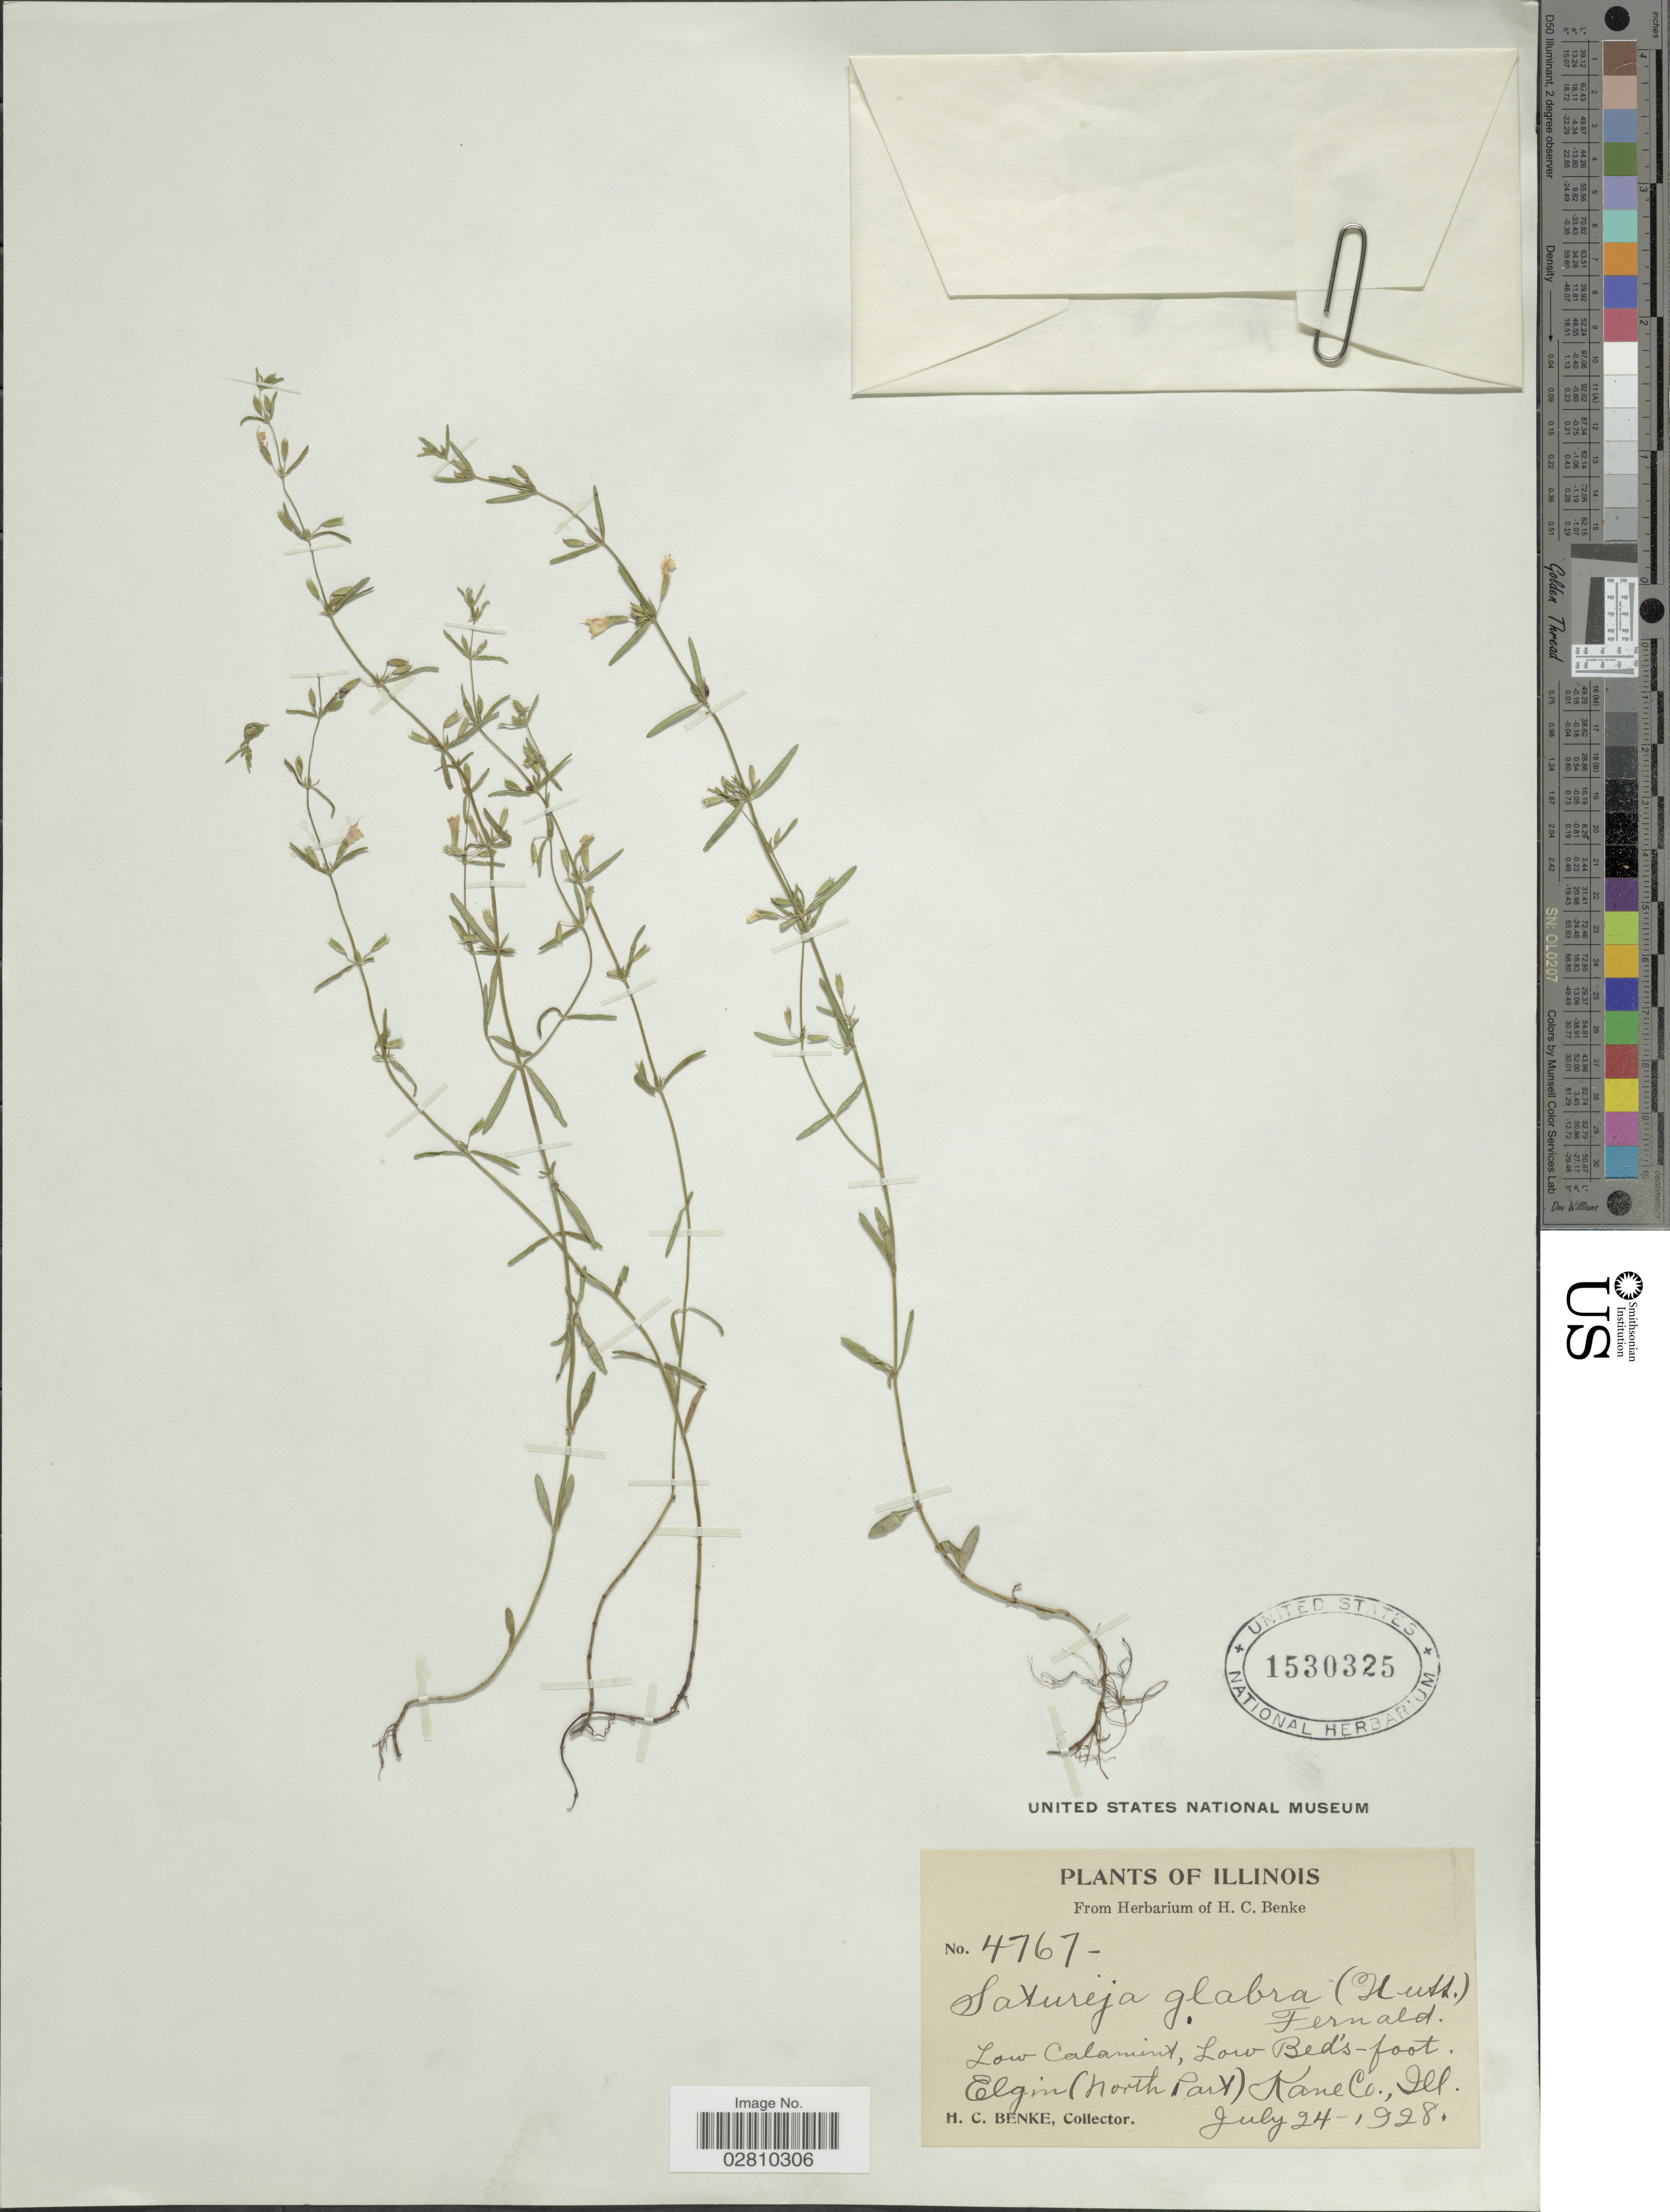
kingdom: Plantae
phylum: Tracheophyta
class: Magnoliopsida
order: Lamiales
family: Lamiaceae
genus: Clinopodium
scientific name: Clinopodium glabrum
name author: (Nutt.) Kuntze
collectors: H. Benke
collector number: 4767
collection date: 1928-07-24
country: United States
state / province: Illinois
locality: Low Calamint, Low Bed's-foot. Elgin (North Part) Kane Co., Ill.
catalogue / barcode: US 1530325